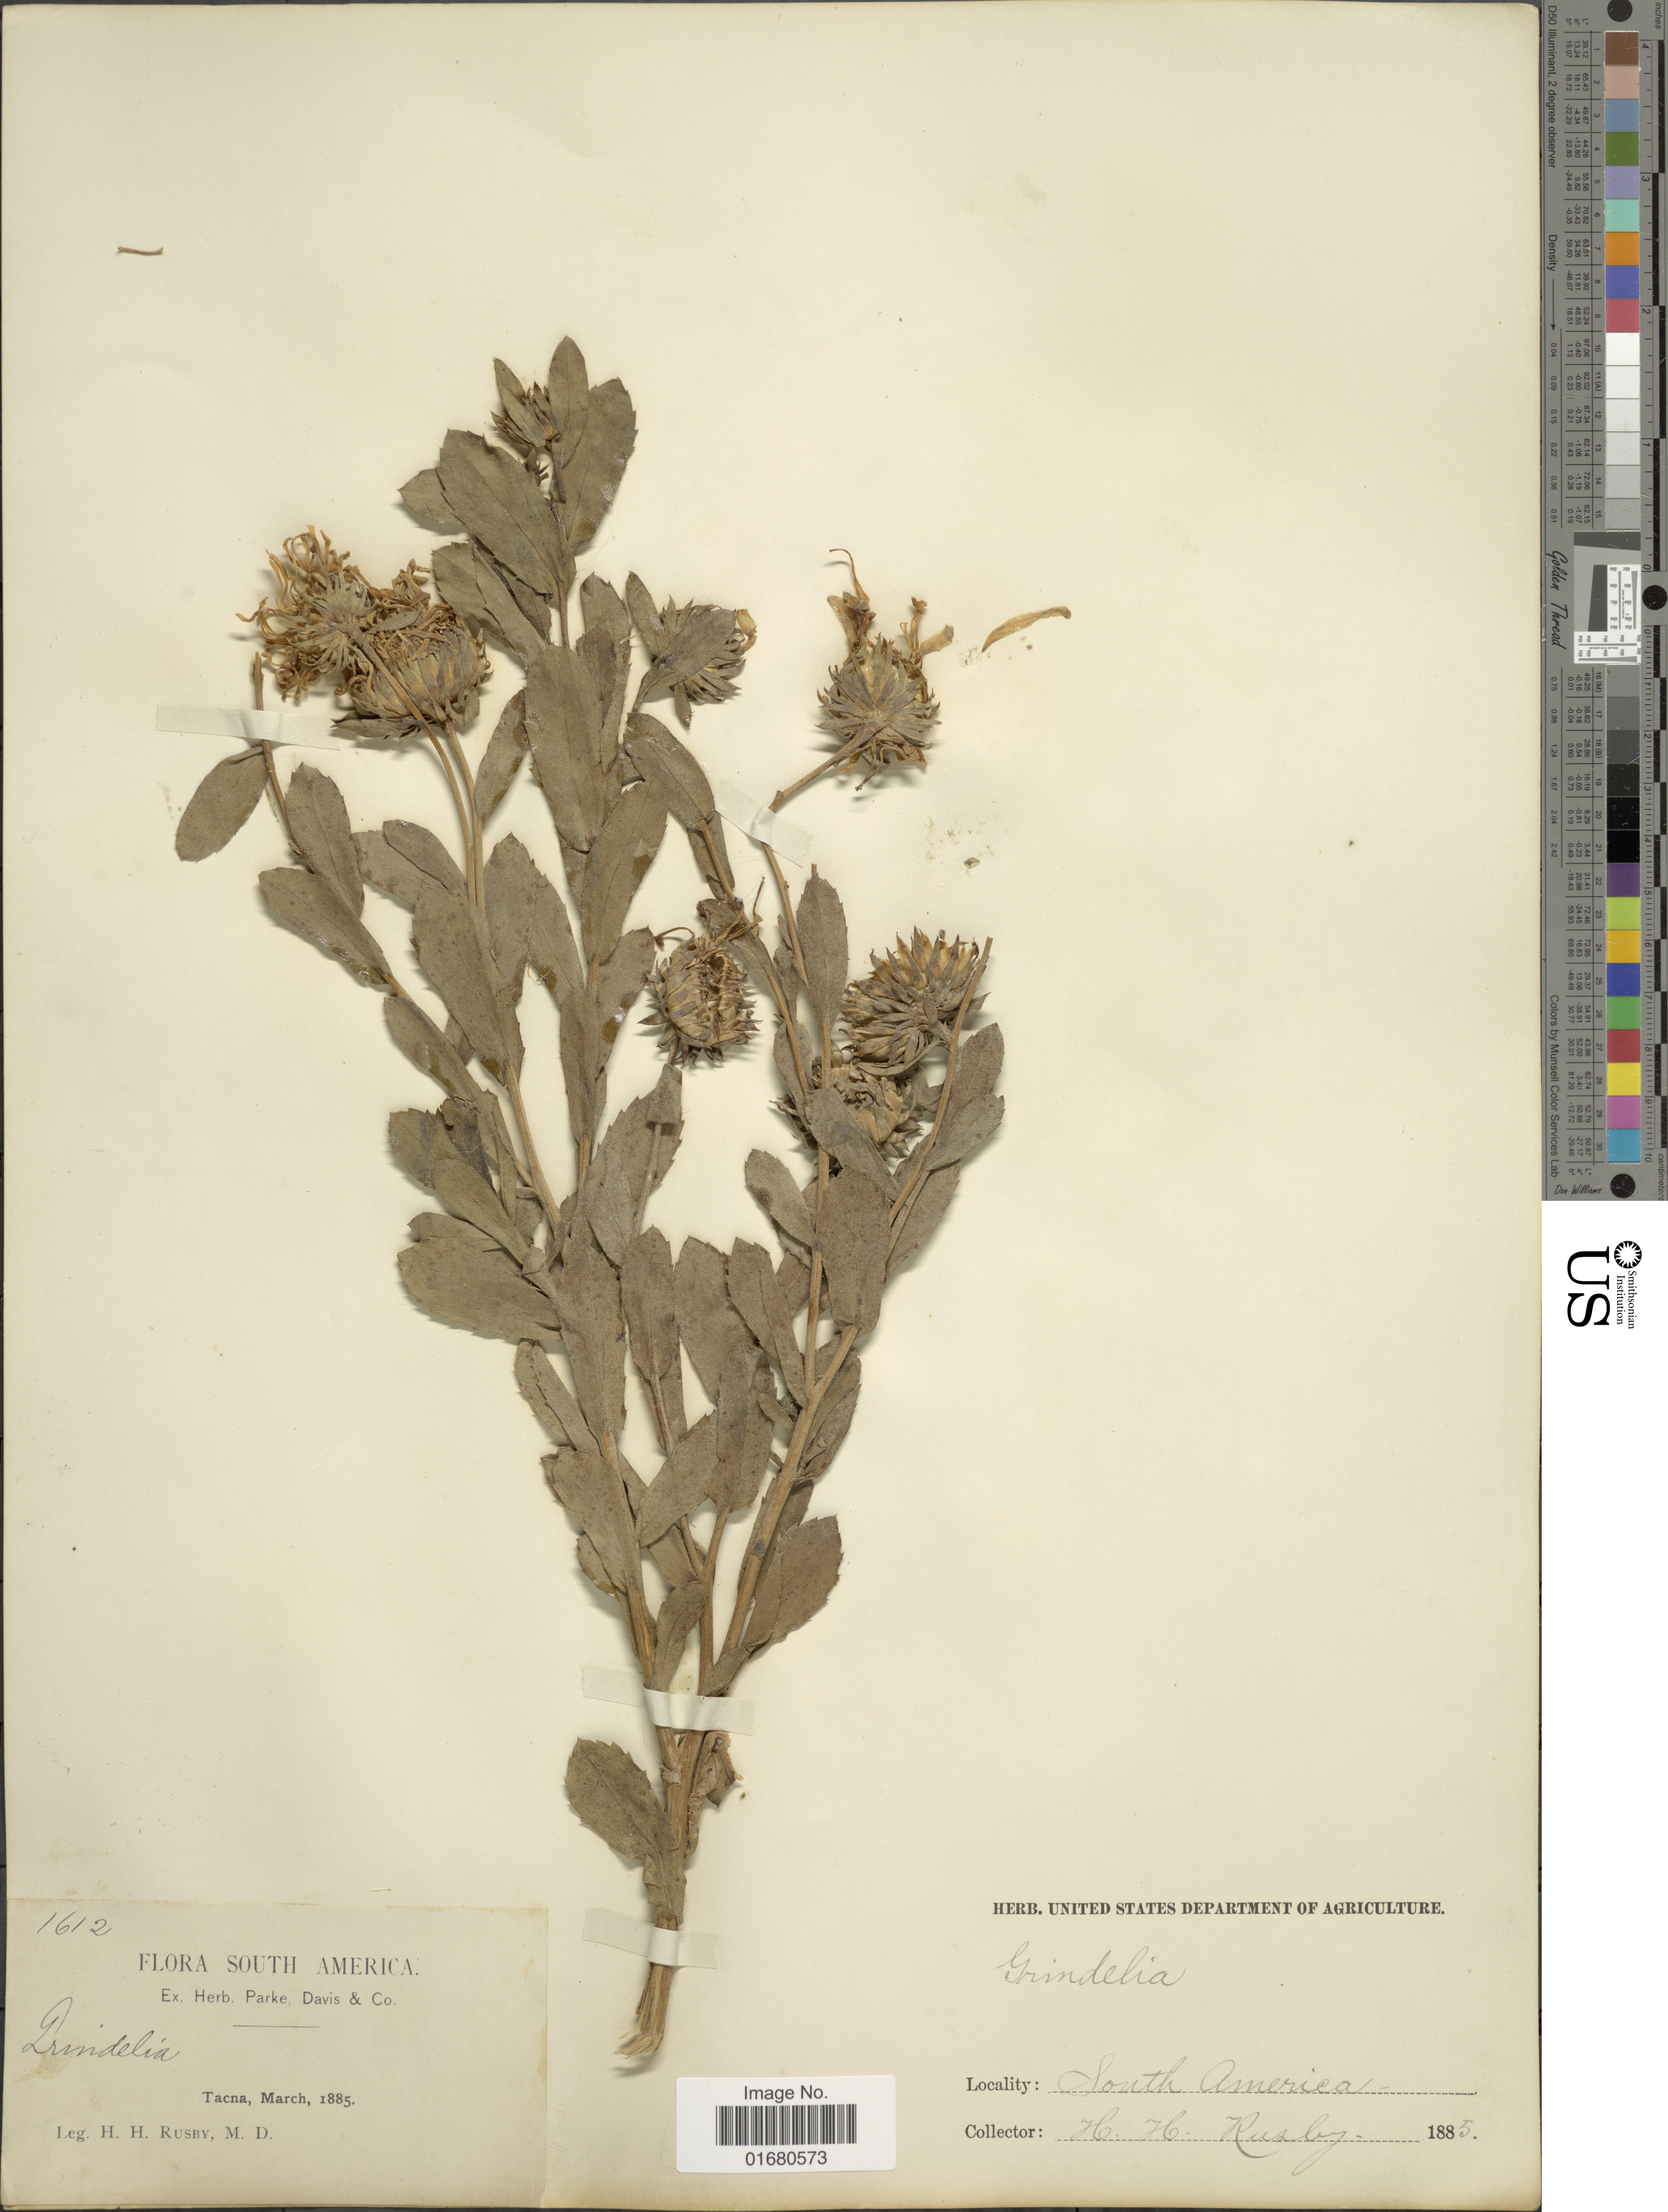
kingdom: Plantae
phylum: Tracheophyta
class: Magnoliopsida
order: Asterales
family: Asteraceae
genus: Grindelia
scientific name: Grindelia glutinosa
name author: (Cav.) Dunal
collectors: H. H. Rusby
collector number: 1612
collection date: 1885-03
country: Peru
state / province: Tacna